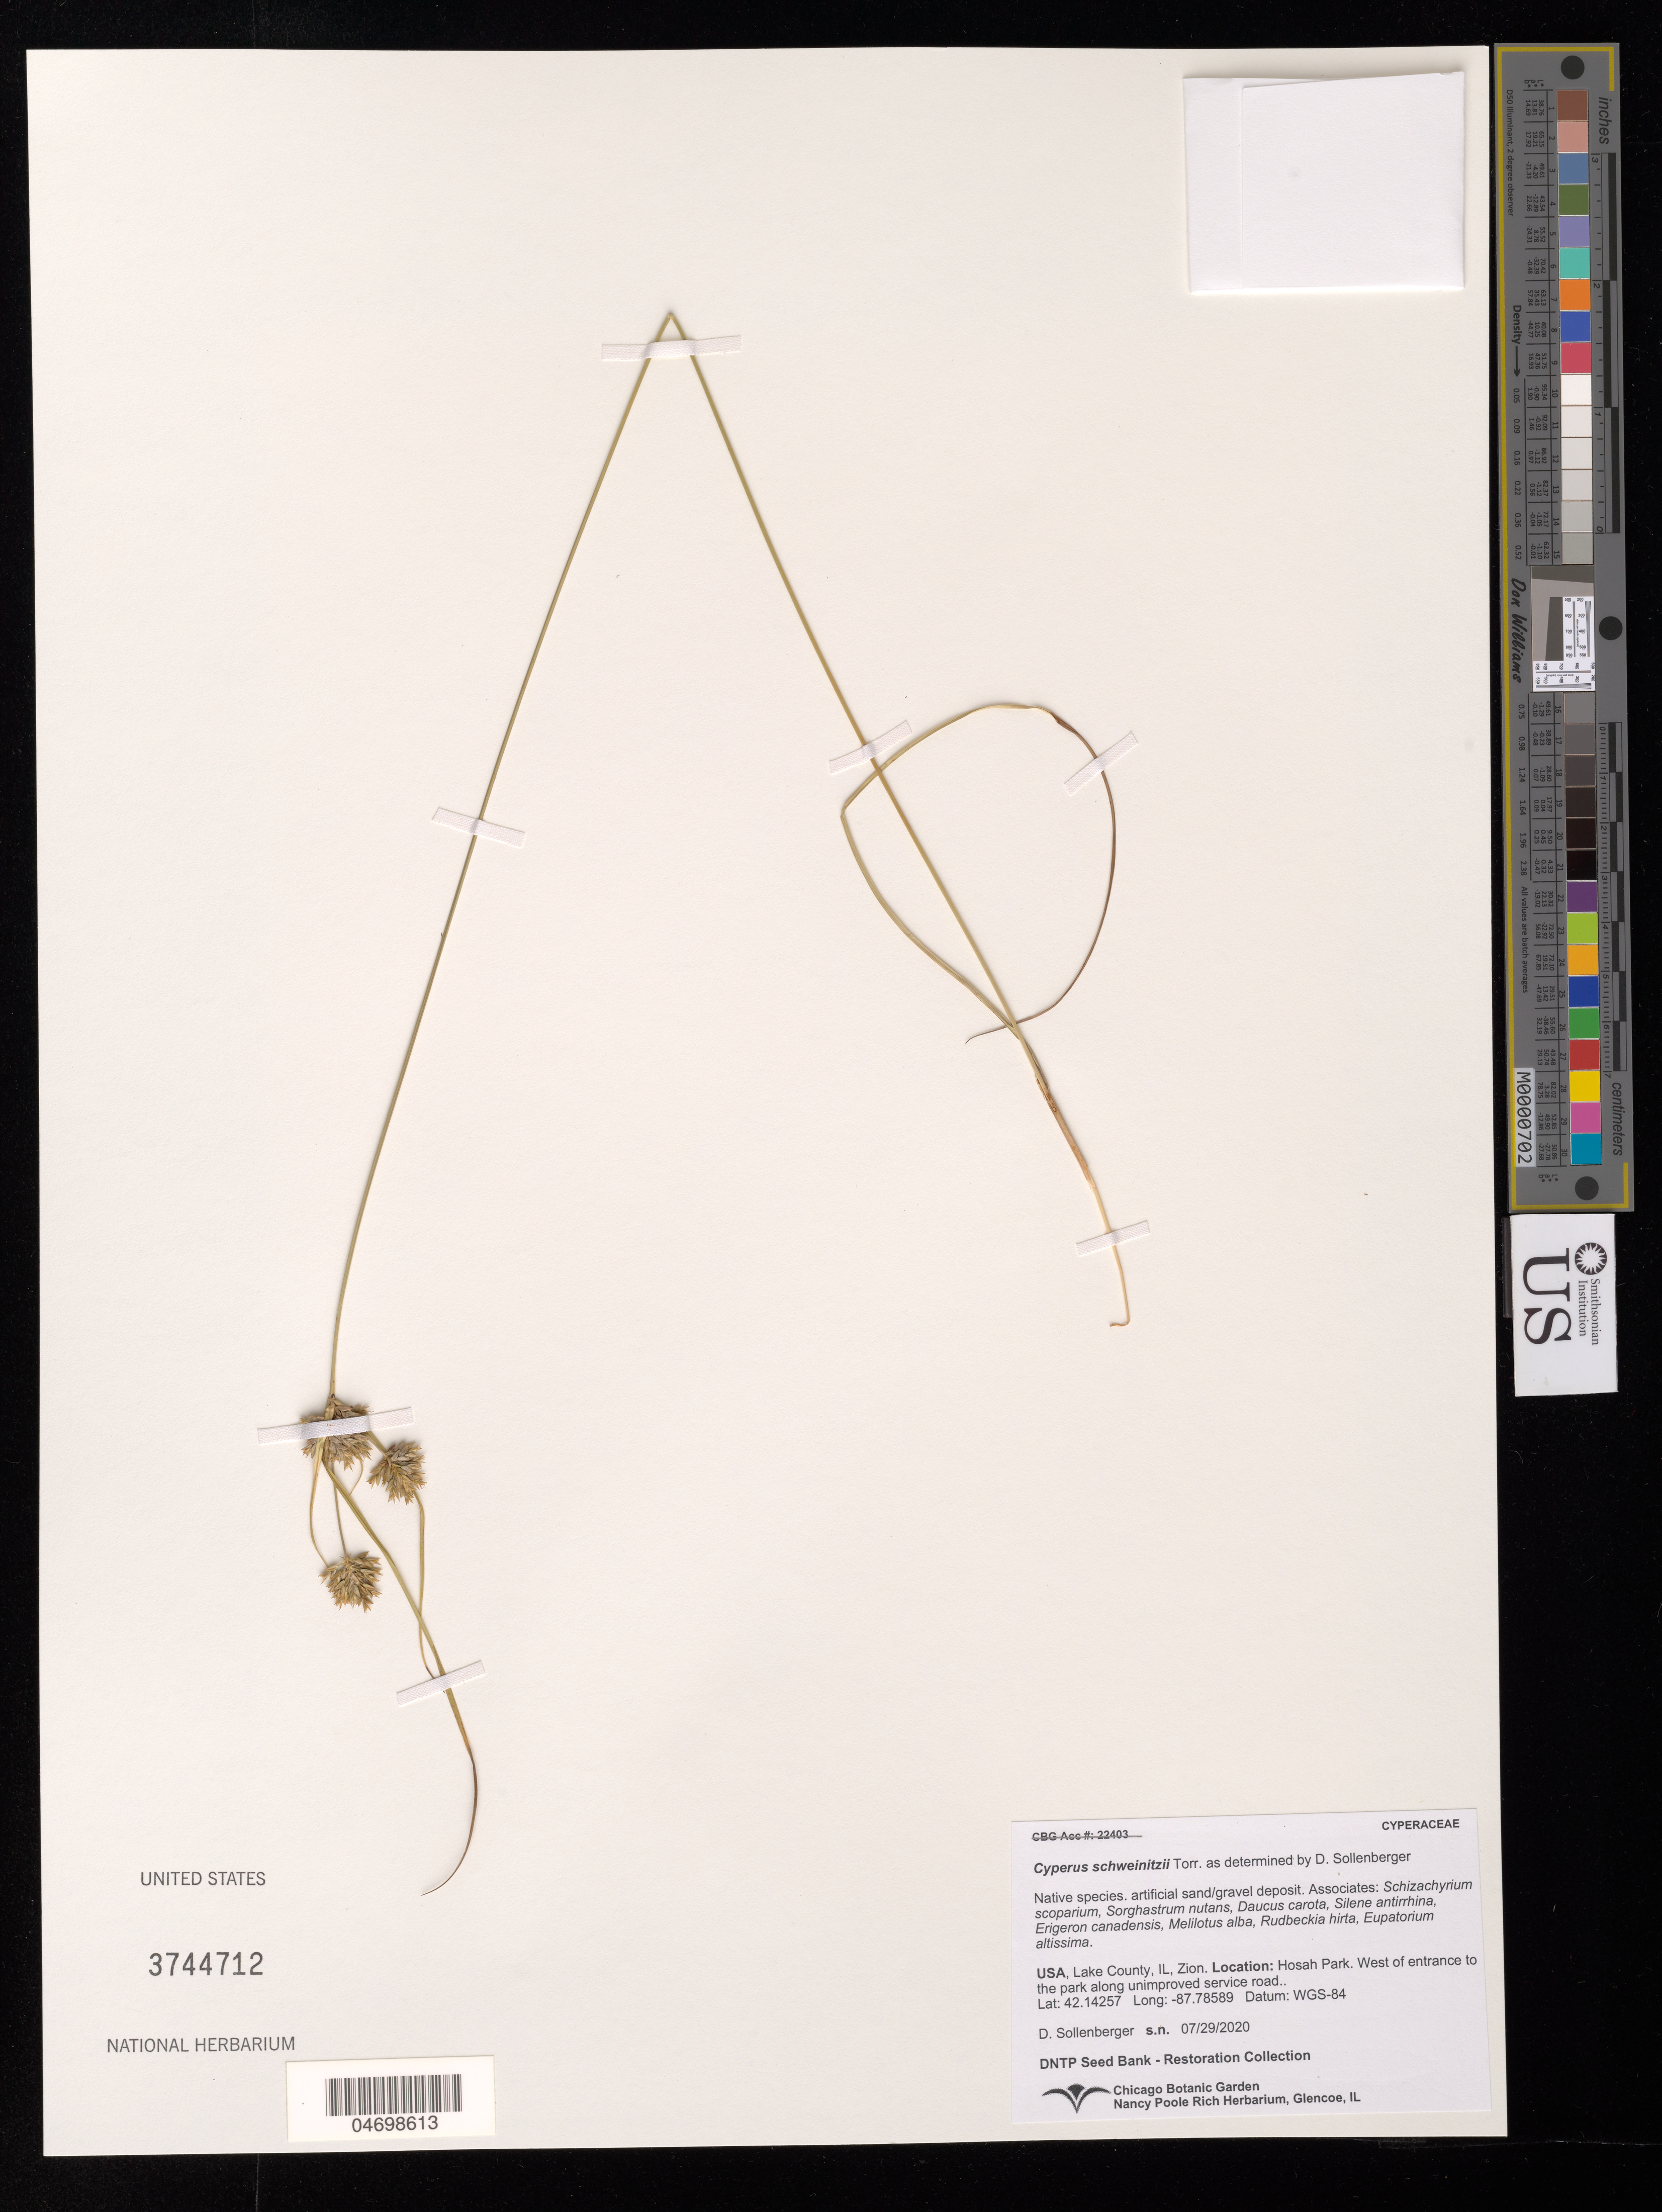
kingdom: Plantae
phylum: Tracheophyta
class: Liliopsida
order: Poales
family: Cyperaceae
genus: Cyperus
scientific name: Cyperus schweinitzii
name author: Torr.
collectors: D. Sollenberger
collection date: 2020-07-29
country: United States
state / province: Illinois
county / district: Lake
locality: Zion. Hosah Park. W of entrance to the park along unimproved road.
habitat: Artificial sand/gravel deposit. With Daucus carota, Silene antirrhina, Melilotus alba, etc.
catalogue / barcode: US 3744712